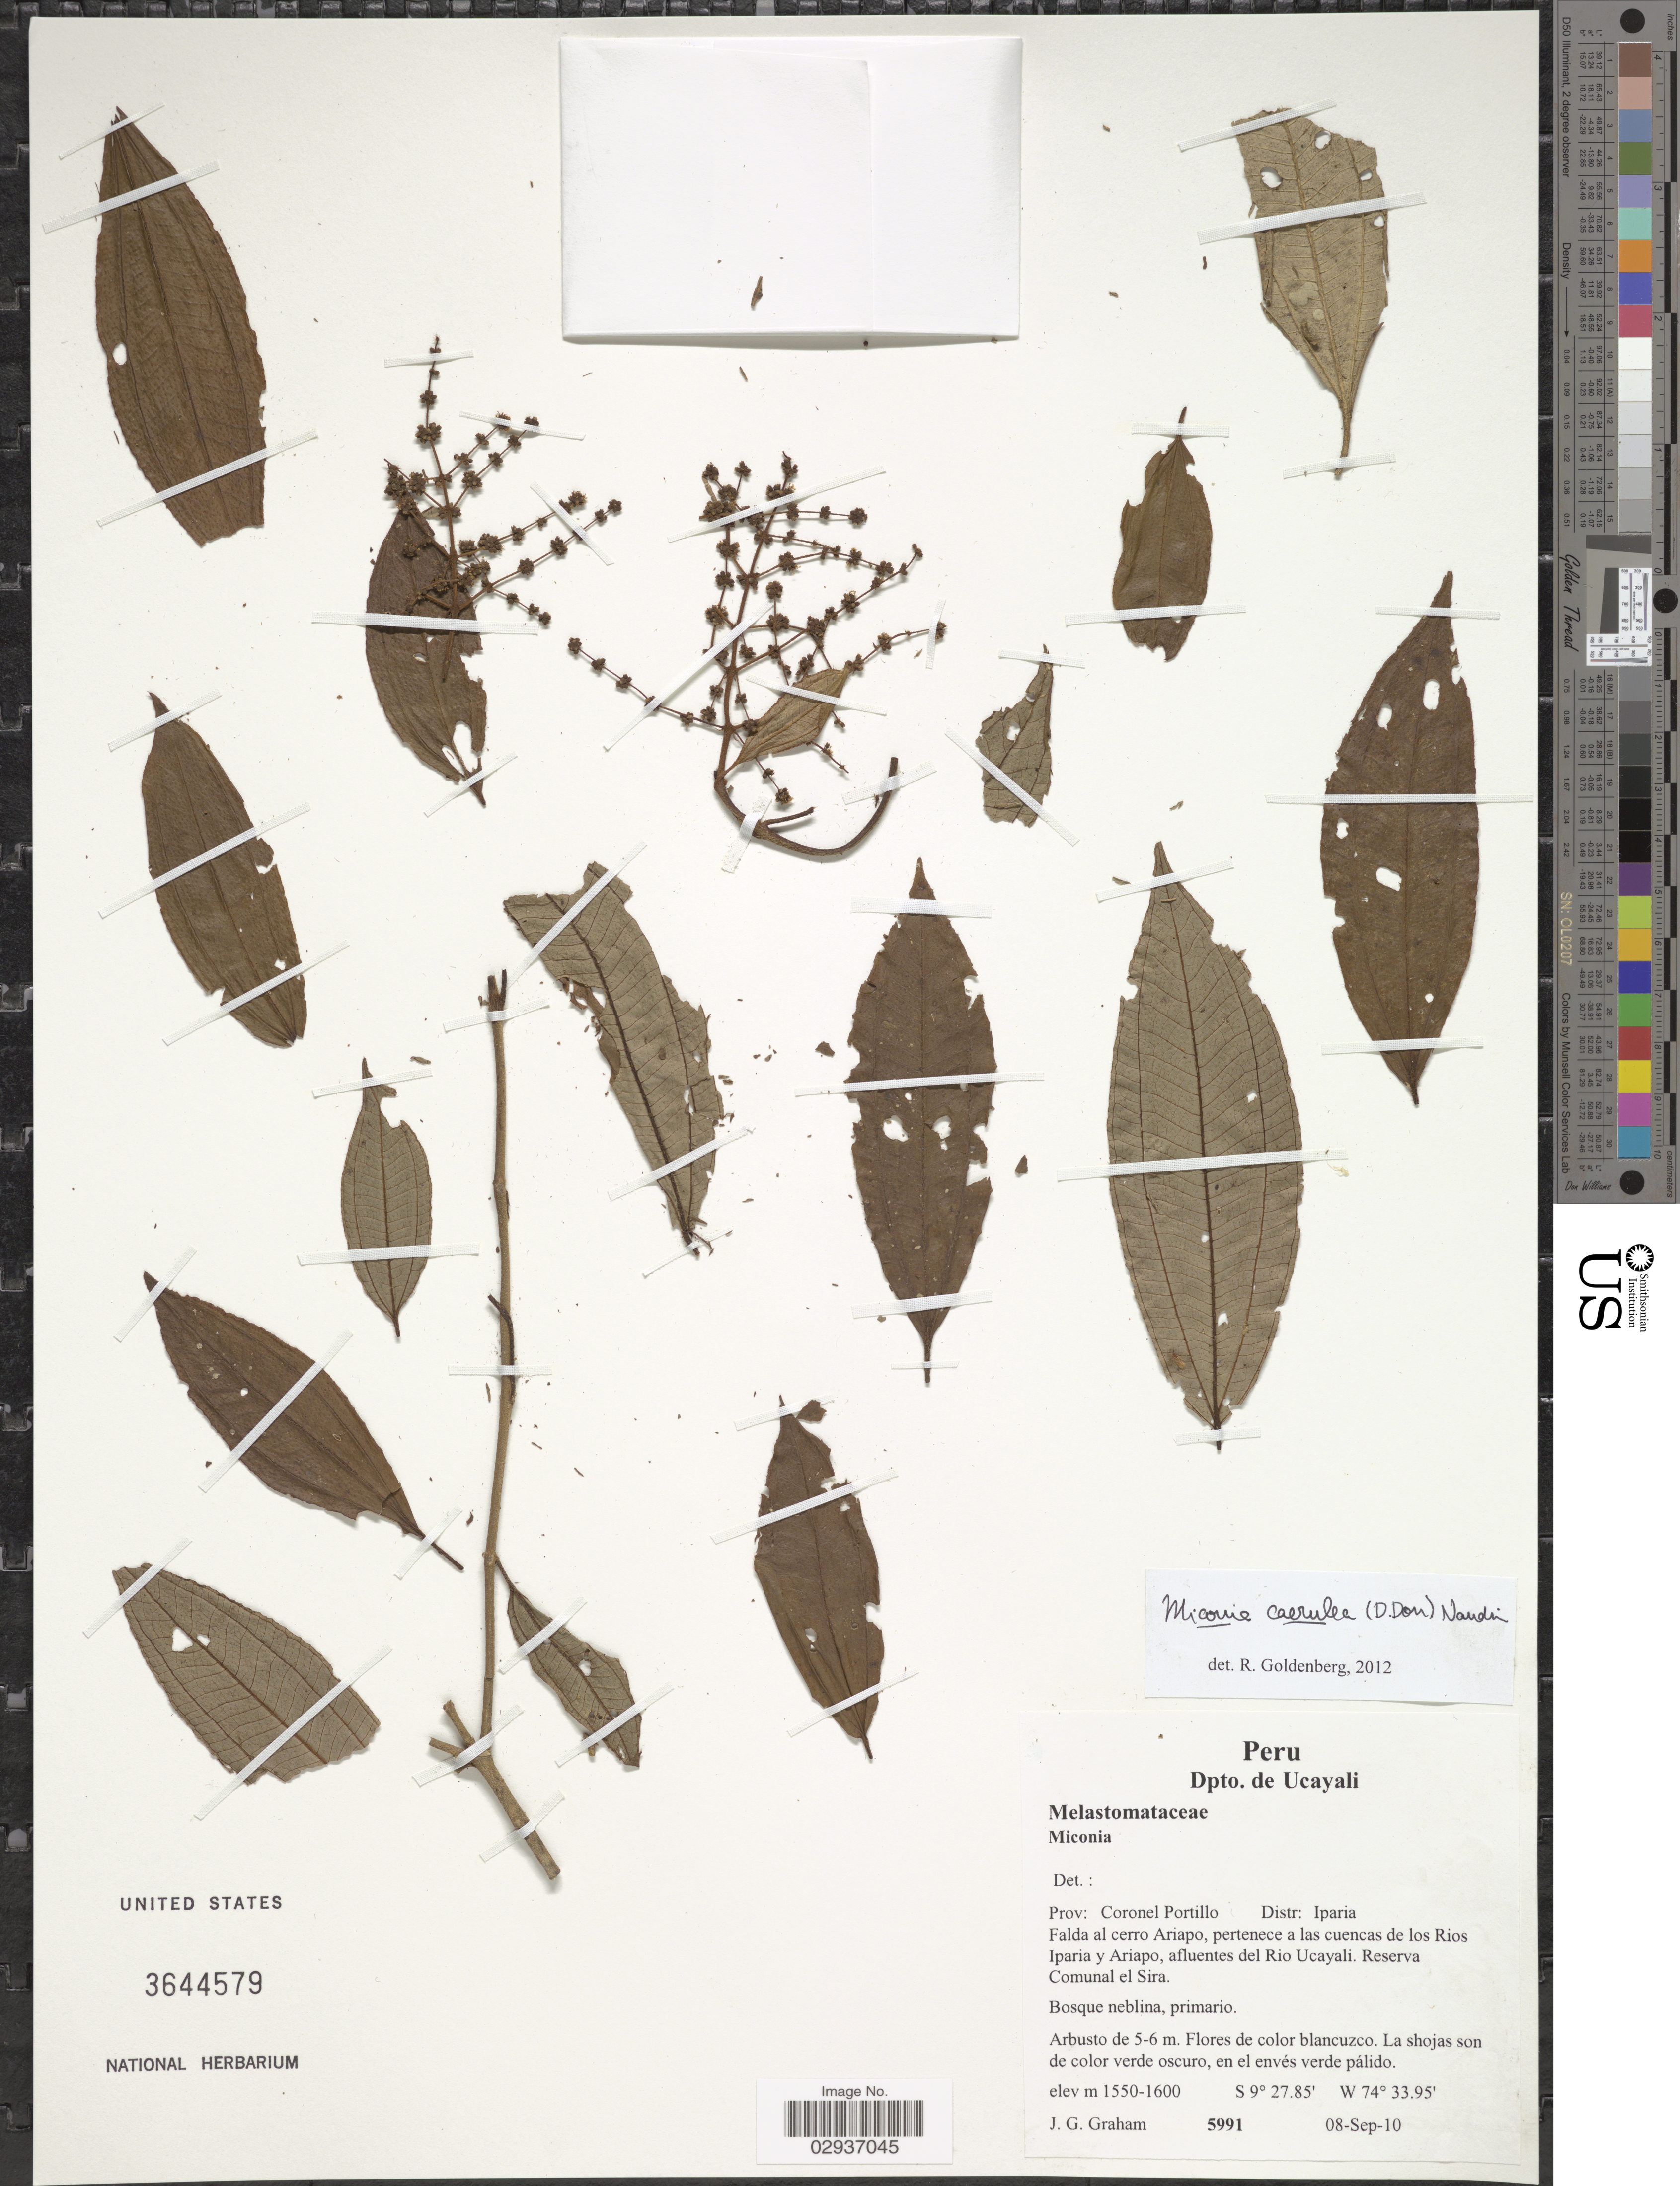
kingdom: Plantae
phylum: Tracheophyta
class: Magnoliopsida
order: Myrtales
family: Melastomataceae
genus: Miconia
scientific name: Miconia caerulea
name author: (D. Don) Naudin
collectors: J. Graham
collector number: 5991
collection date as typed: Transcribed d/m/y: 8/9/10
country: Peru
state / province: Ucayali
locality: Dpto. de Ucayali. Prov: Coronel Portillo. Distr: Iparia. Falda al cerro Ariapo, pertenece a las cuencas de los Rios Iparia y Ariapo, afluentes del Rio Ucayali. Reserva Comunal el Sira.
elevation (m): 1550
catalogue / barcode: US 3644579